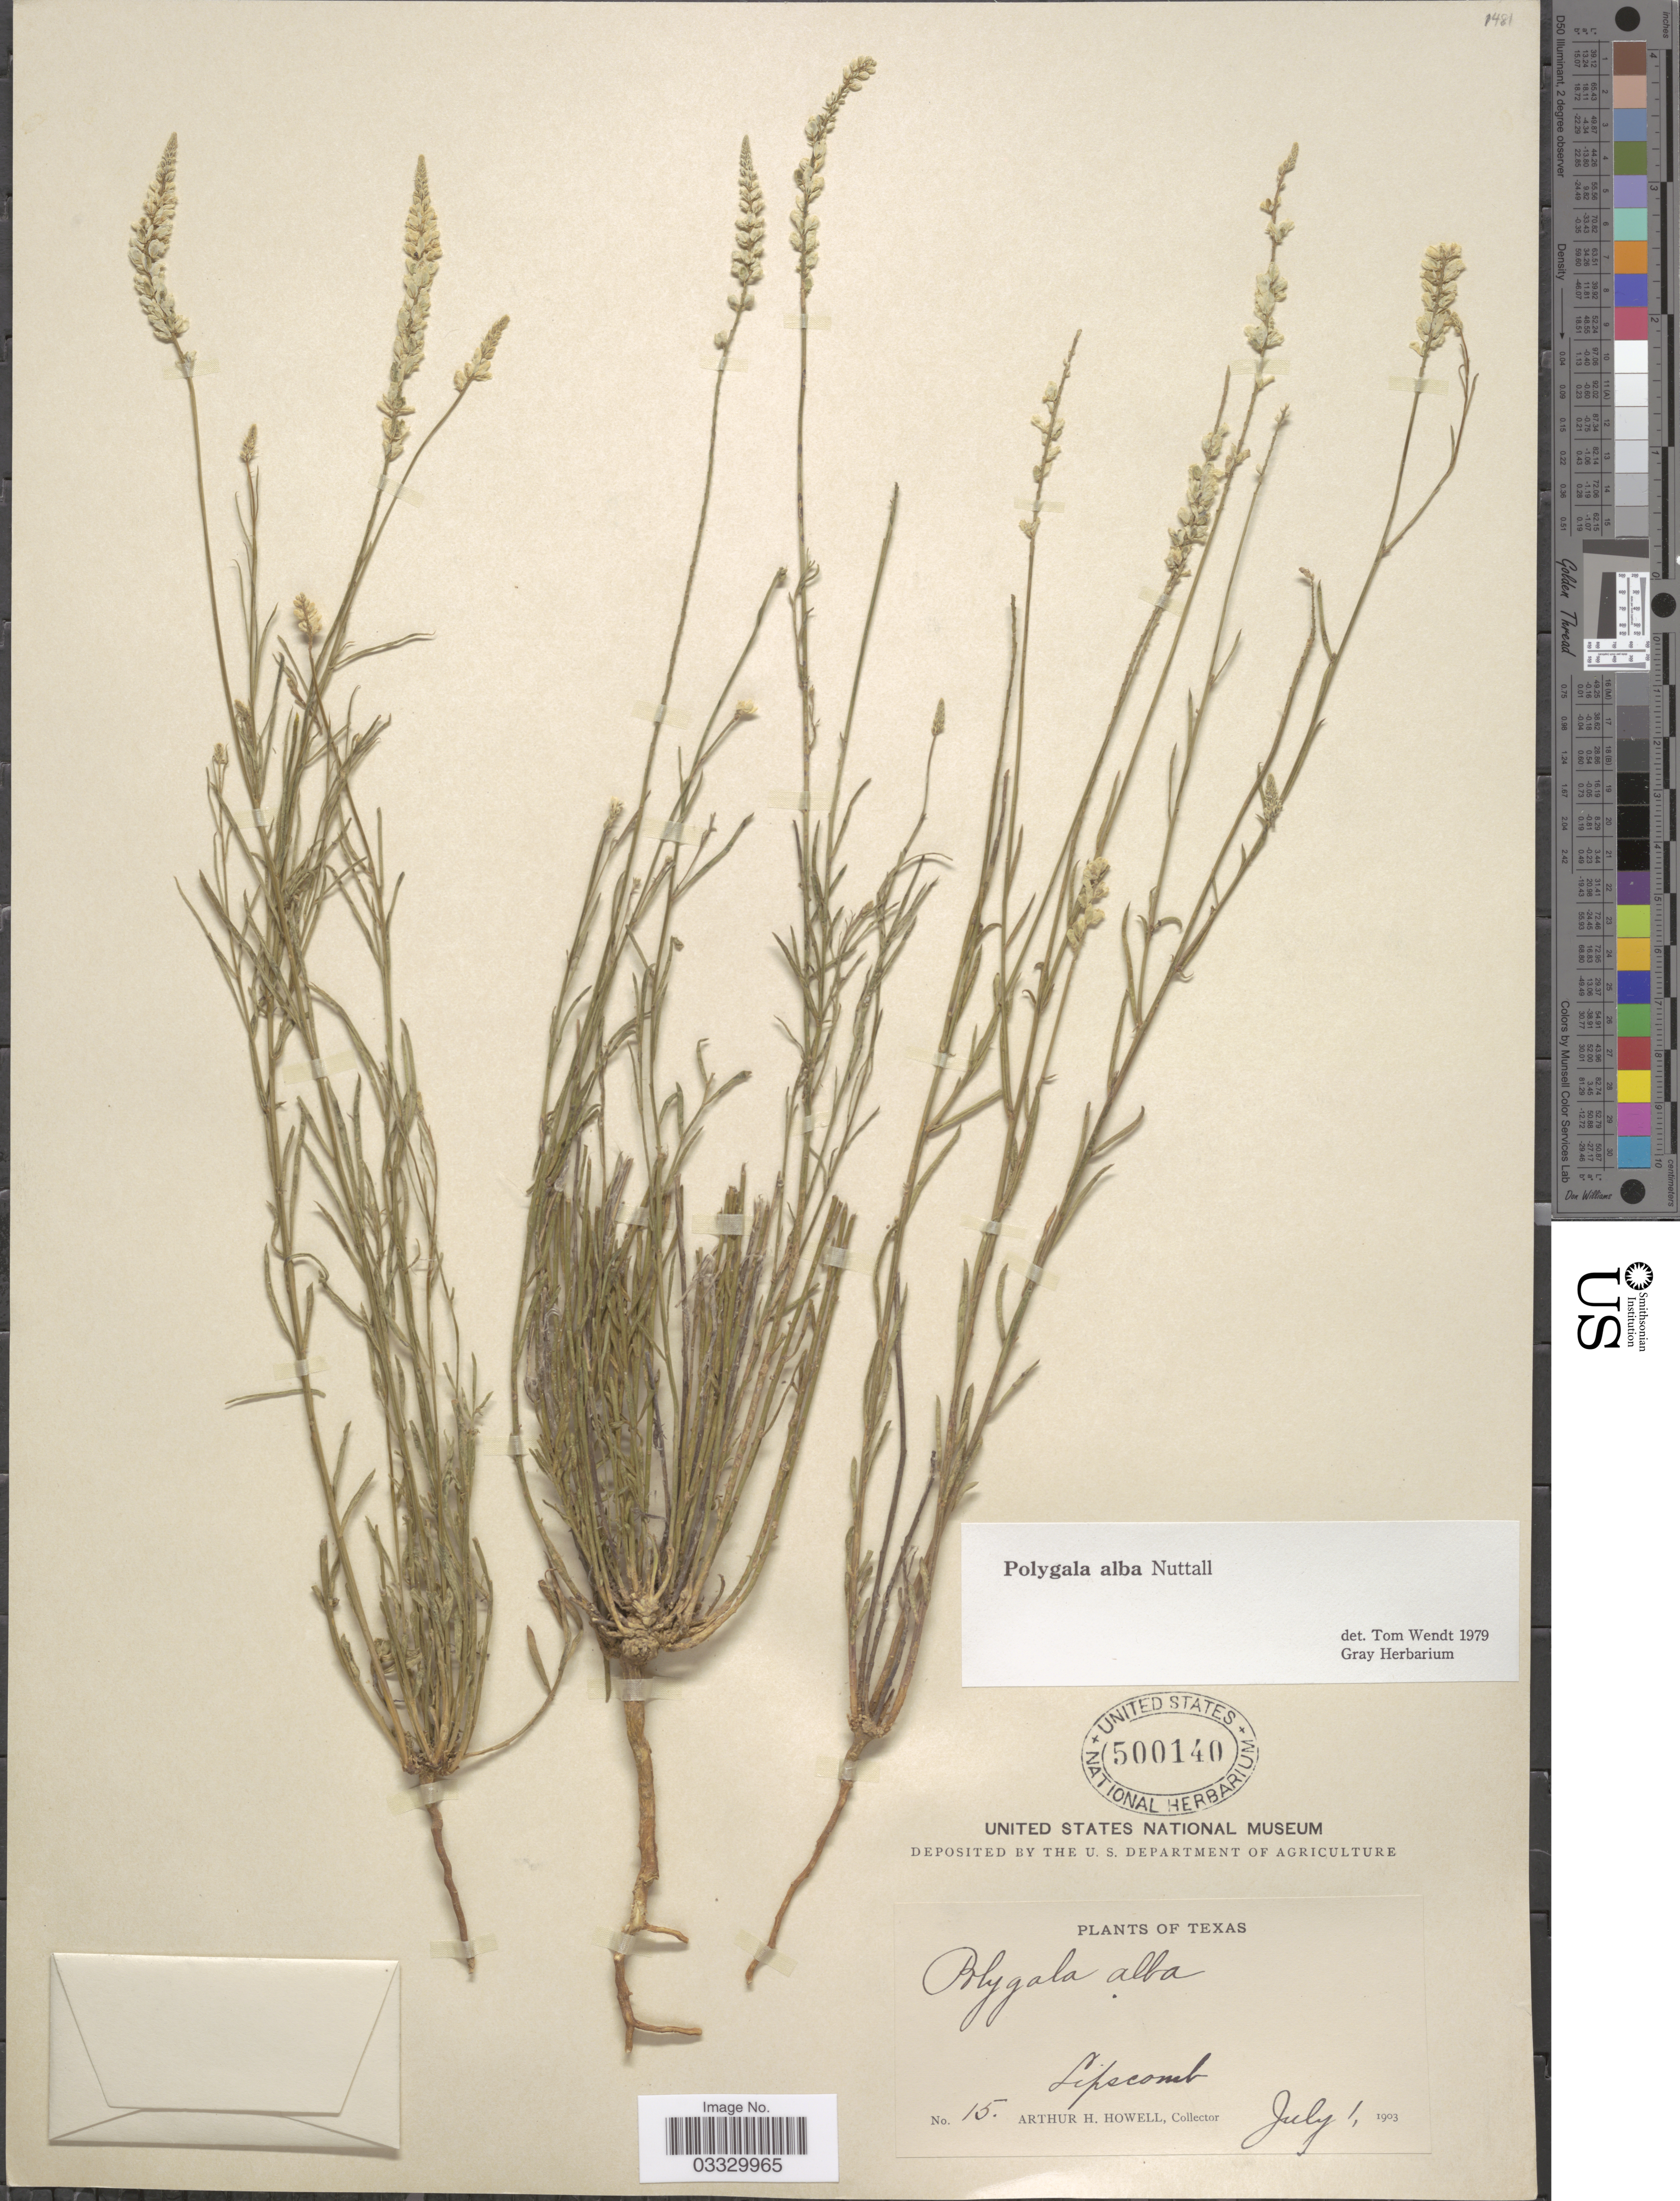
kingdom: Plantae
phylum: Tracheophyta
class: Magnoliopsida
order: Fabales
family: Polygalaceae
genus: Polygala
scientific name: Polygala alba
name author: Nutt.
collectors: A. H. Howell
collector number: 15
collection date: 1903-07-01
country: United States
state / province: Texas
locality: Lipscomb.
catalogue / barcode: US 500140